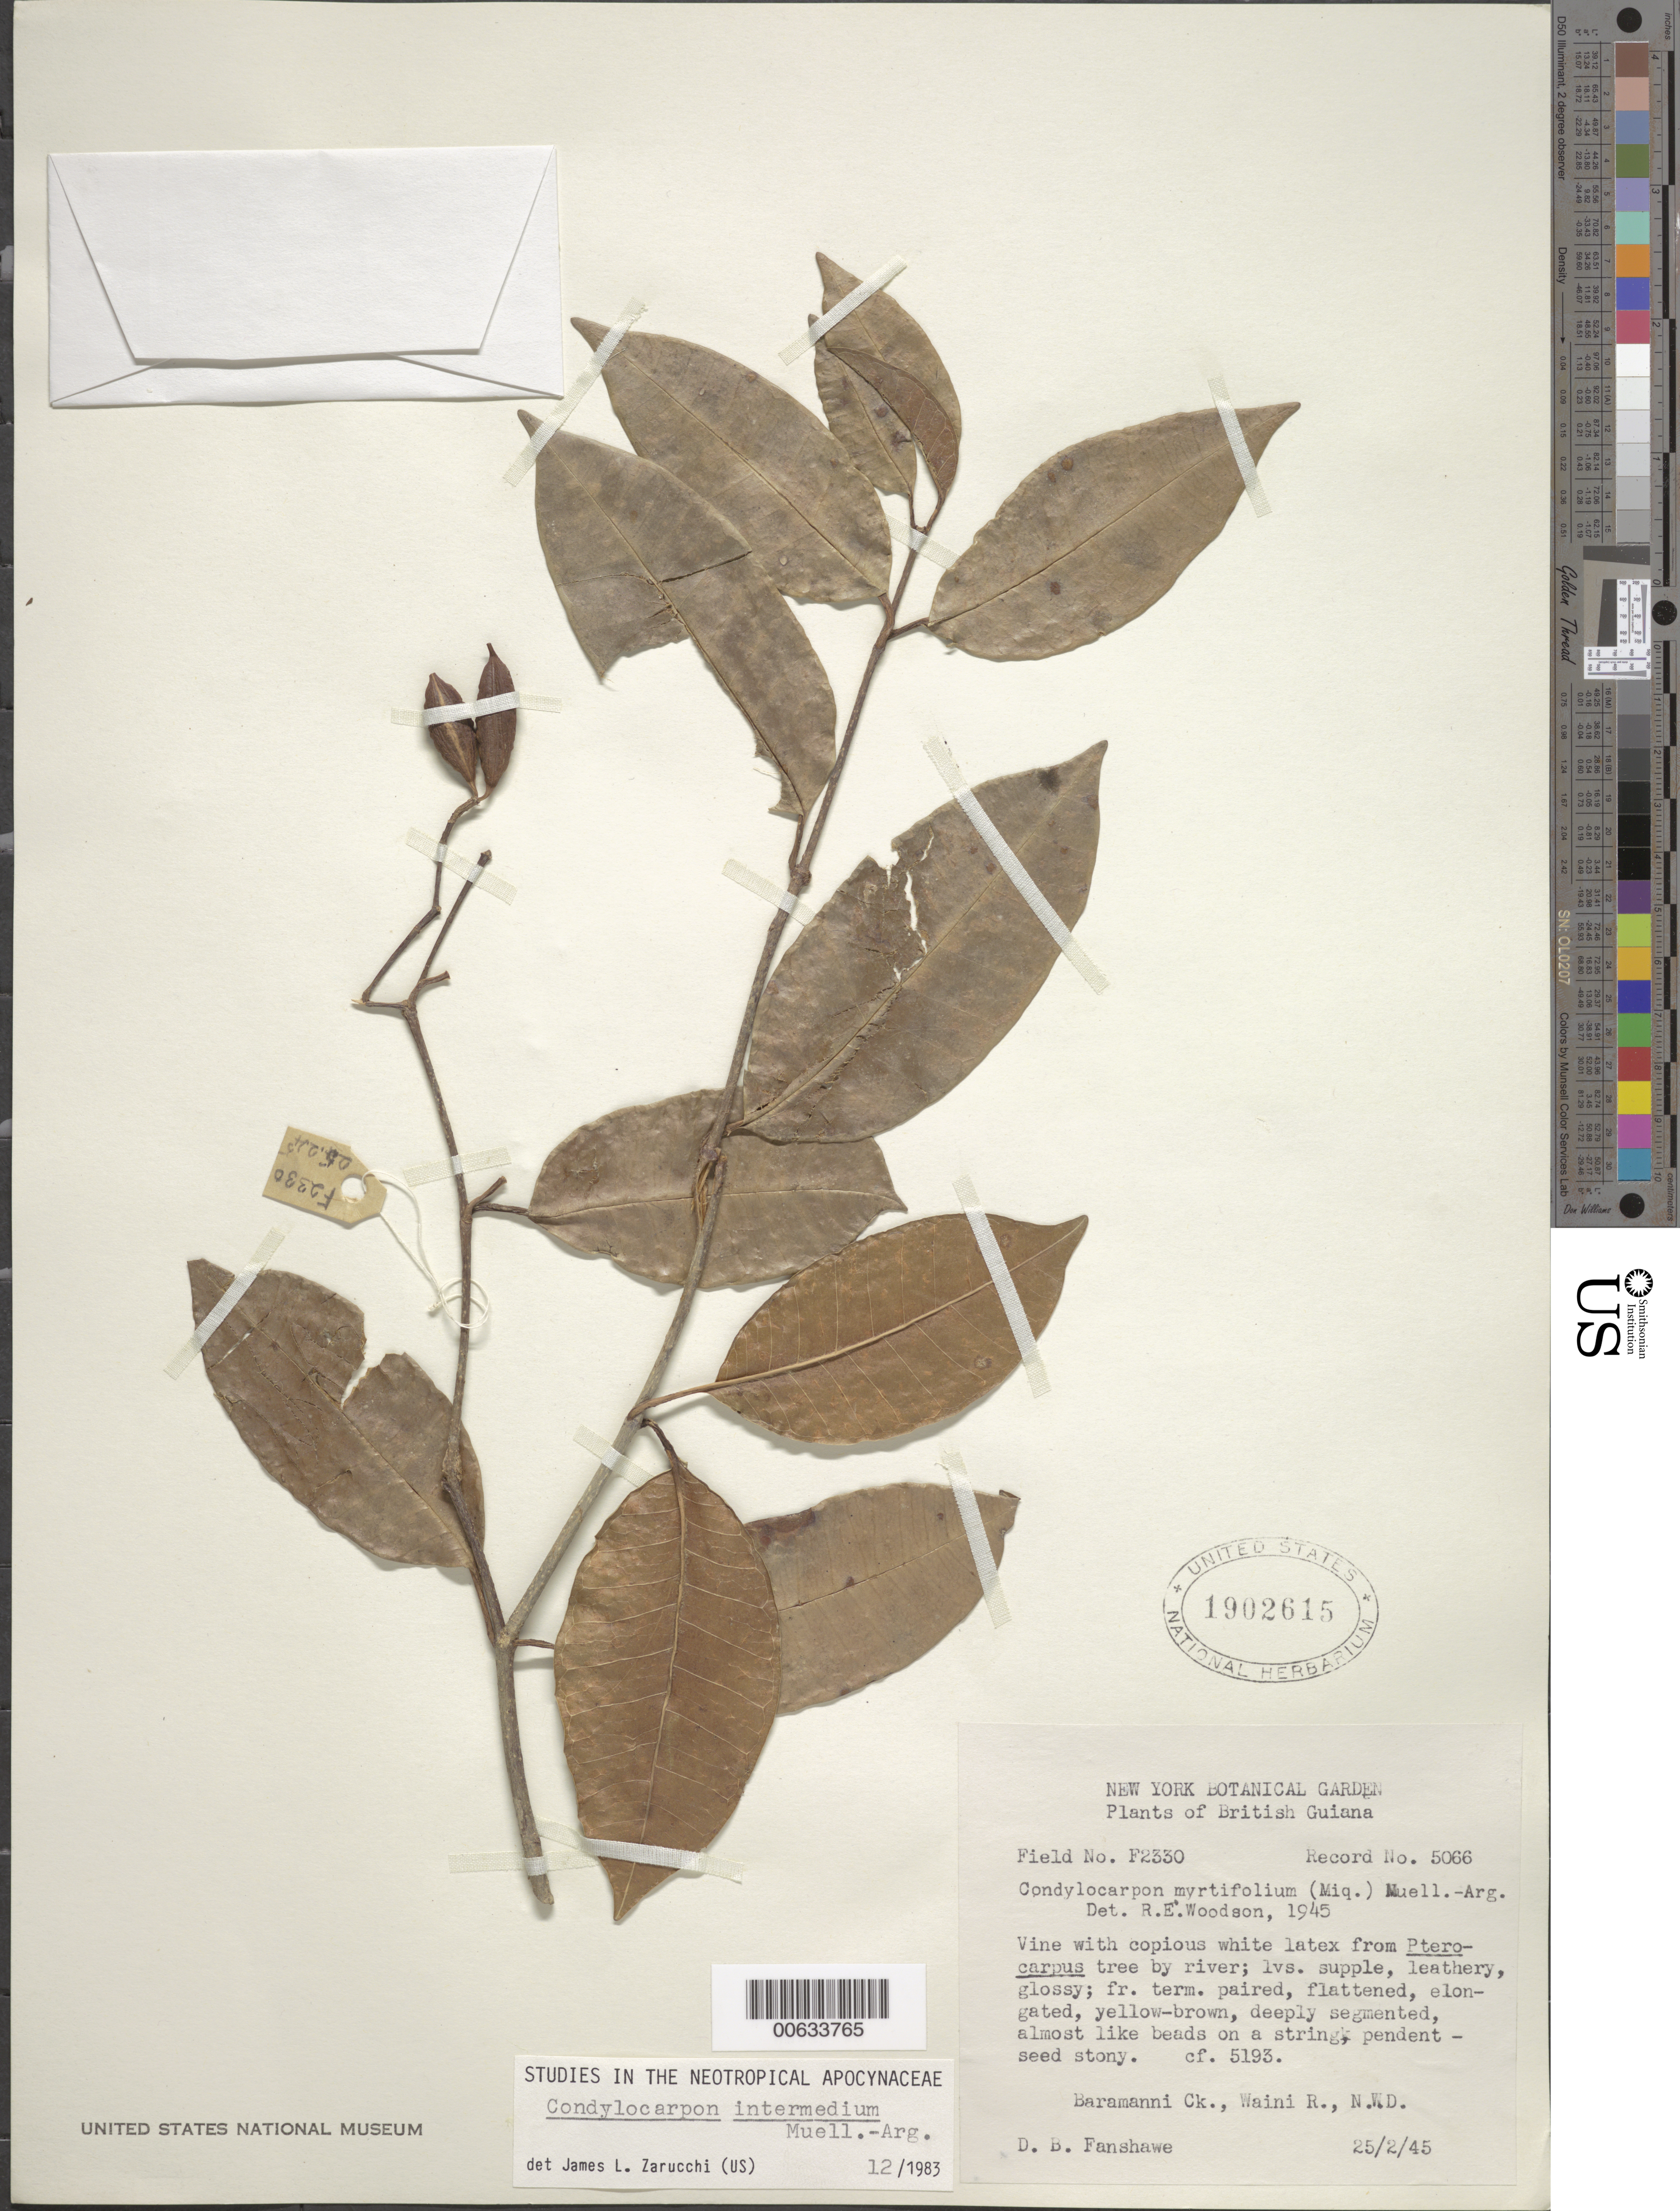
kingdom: Plantae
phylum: Tracheophyta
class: Magnoliopsida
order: Gentianales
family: Apocynaceae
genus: Condylocarpon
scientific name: Condylocarpon intermedium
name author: Müll. Arg.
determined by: Zarucchi, J. L.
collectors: D. B. Fanshawe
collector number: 5066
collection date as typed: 25-Feb-45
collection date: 1945-02-25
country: Guyana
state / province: Barima-Waini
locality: Baramanni Creek, Waini R., NW Dist.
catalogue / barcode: US 1902615